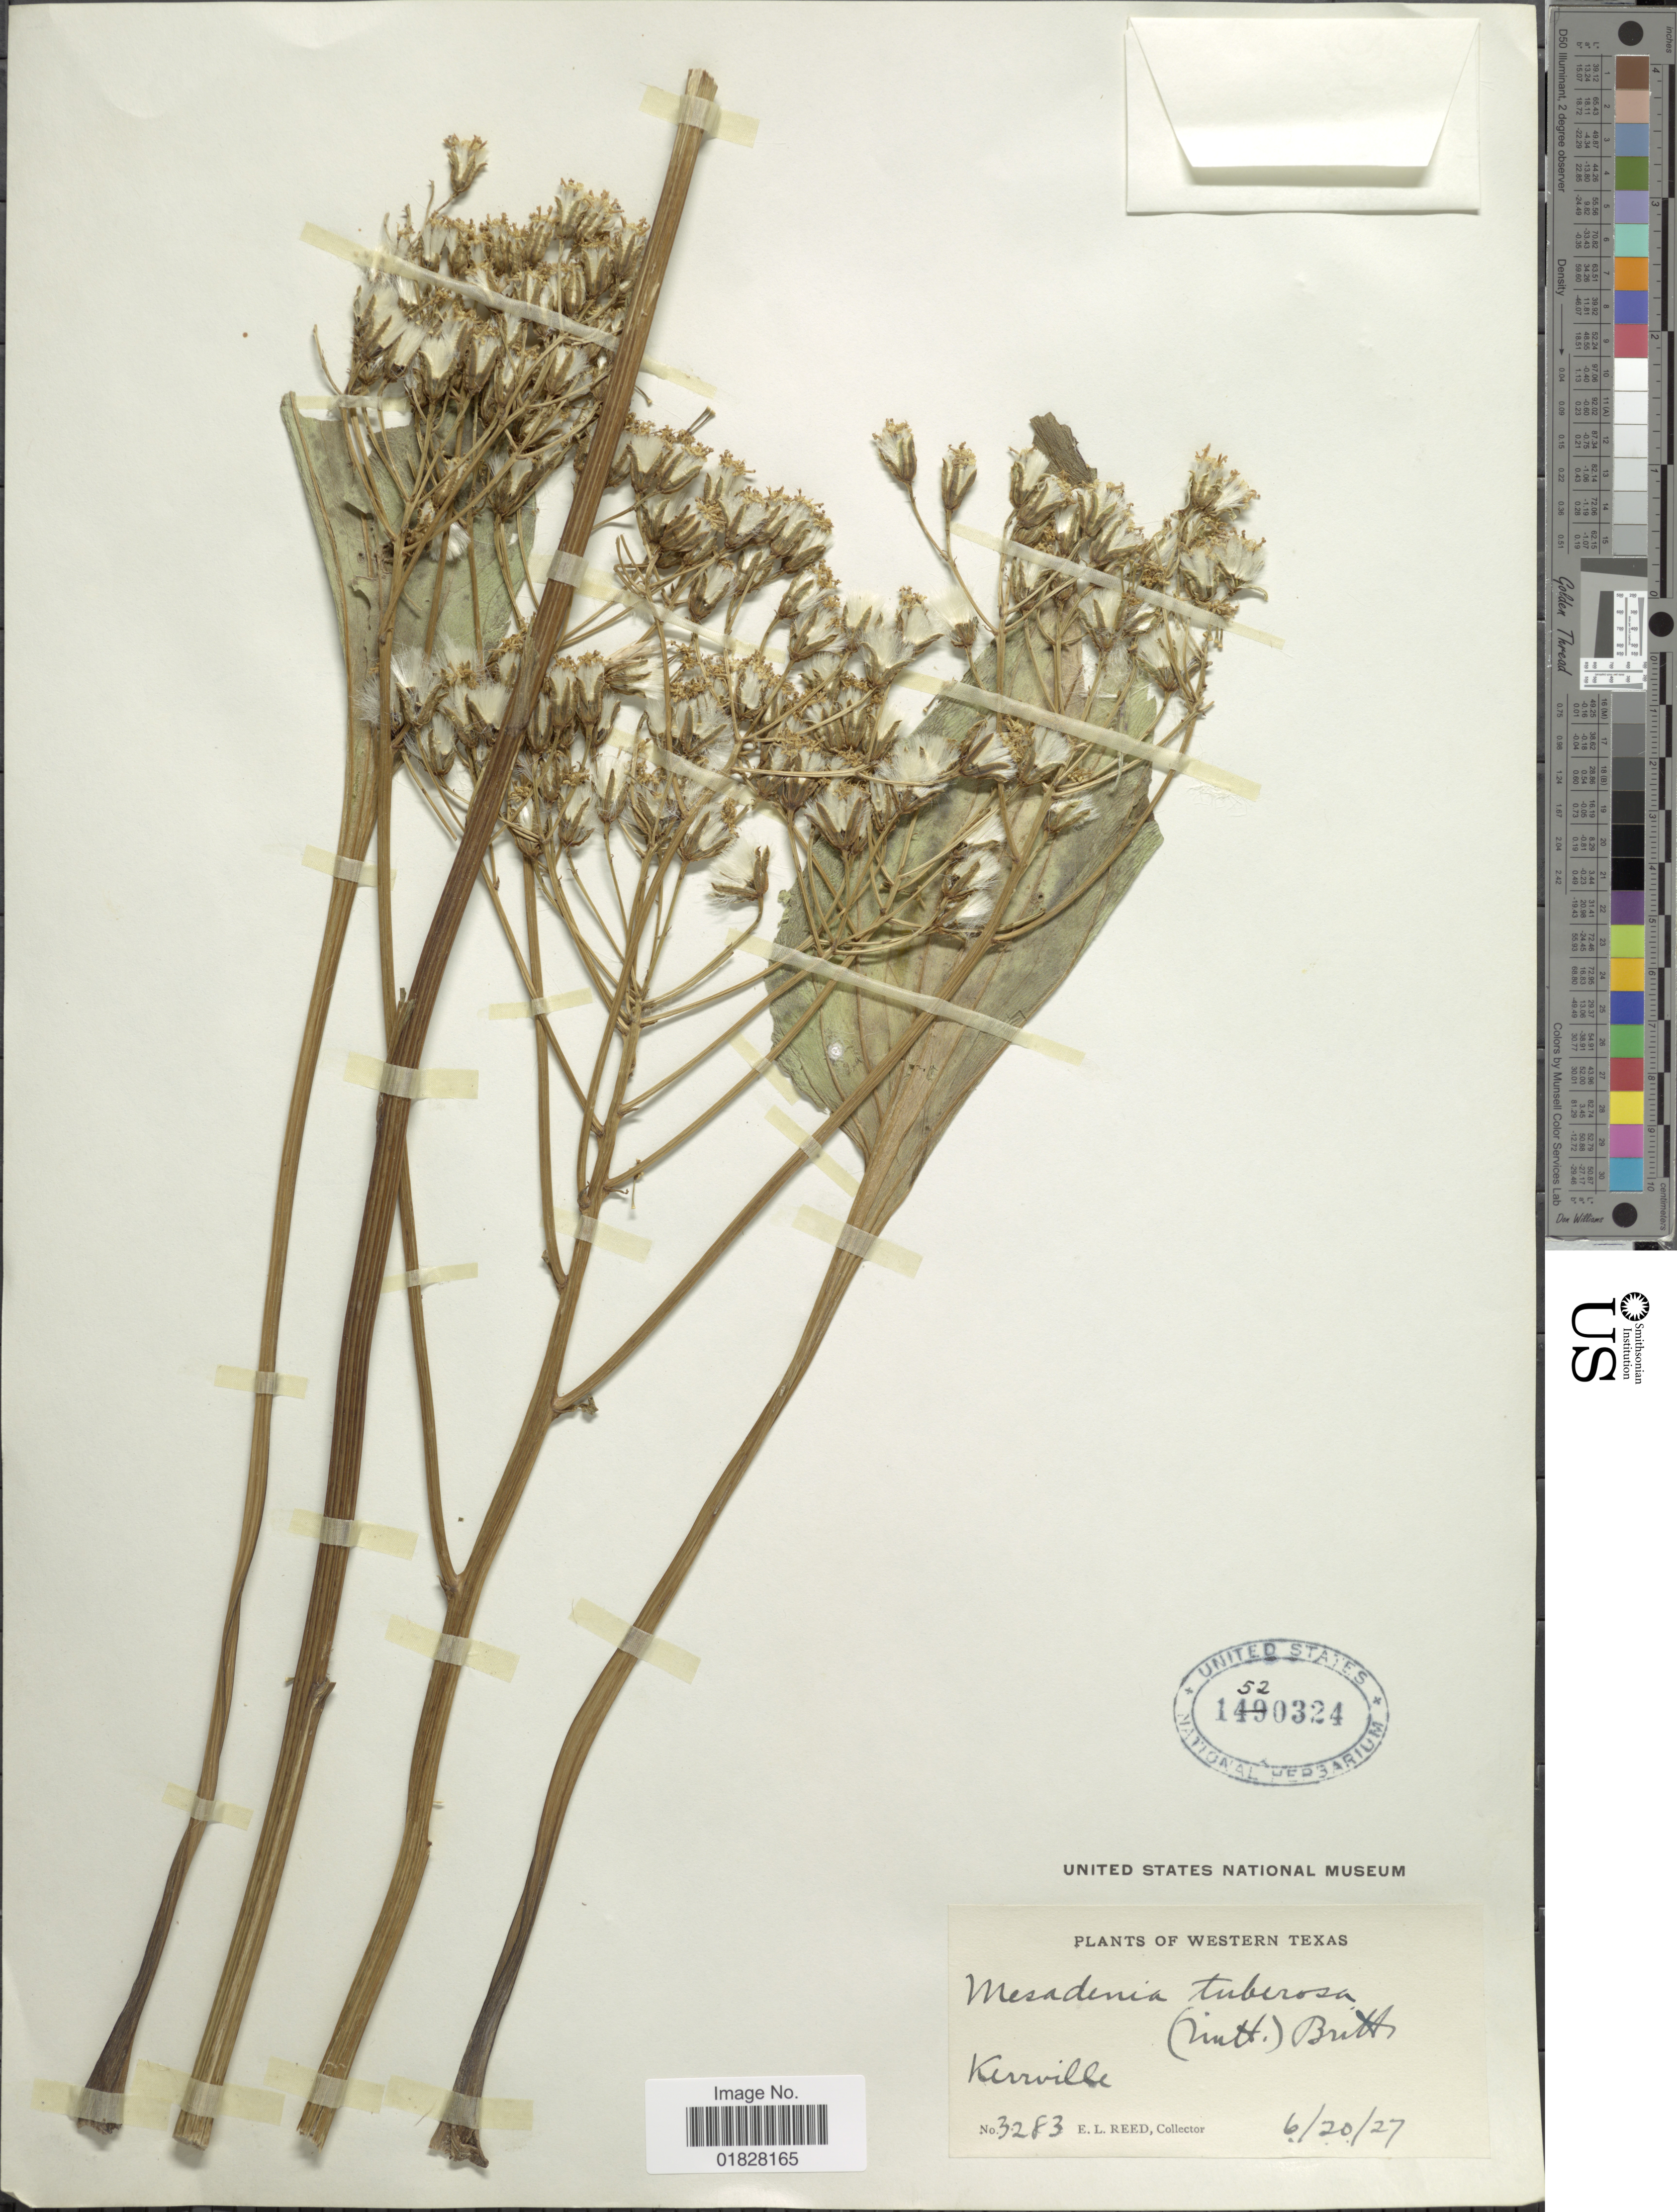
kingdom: Plantae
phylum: Tracheophyta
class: Magnoliopsida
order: Asterales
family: Asteraceae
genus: Arnoglossum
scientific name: Arnoglossum plantagineum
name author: Raf.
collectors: E. Reed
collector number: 3283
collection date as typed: Transcribed d/m/y: 20/6/27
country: United States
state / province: Texas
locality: Western Texas. Kerrville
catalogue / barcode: US 1520324